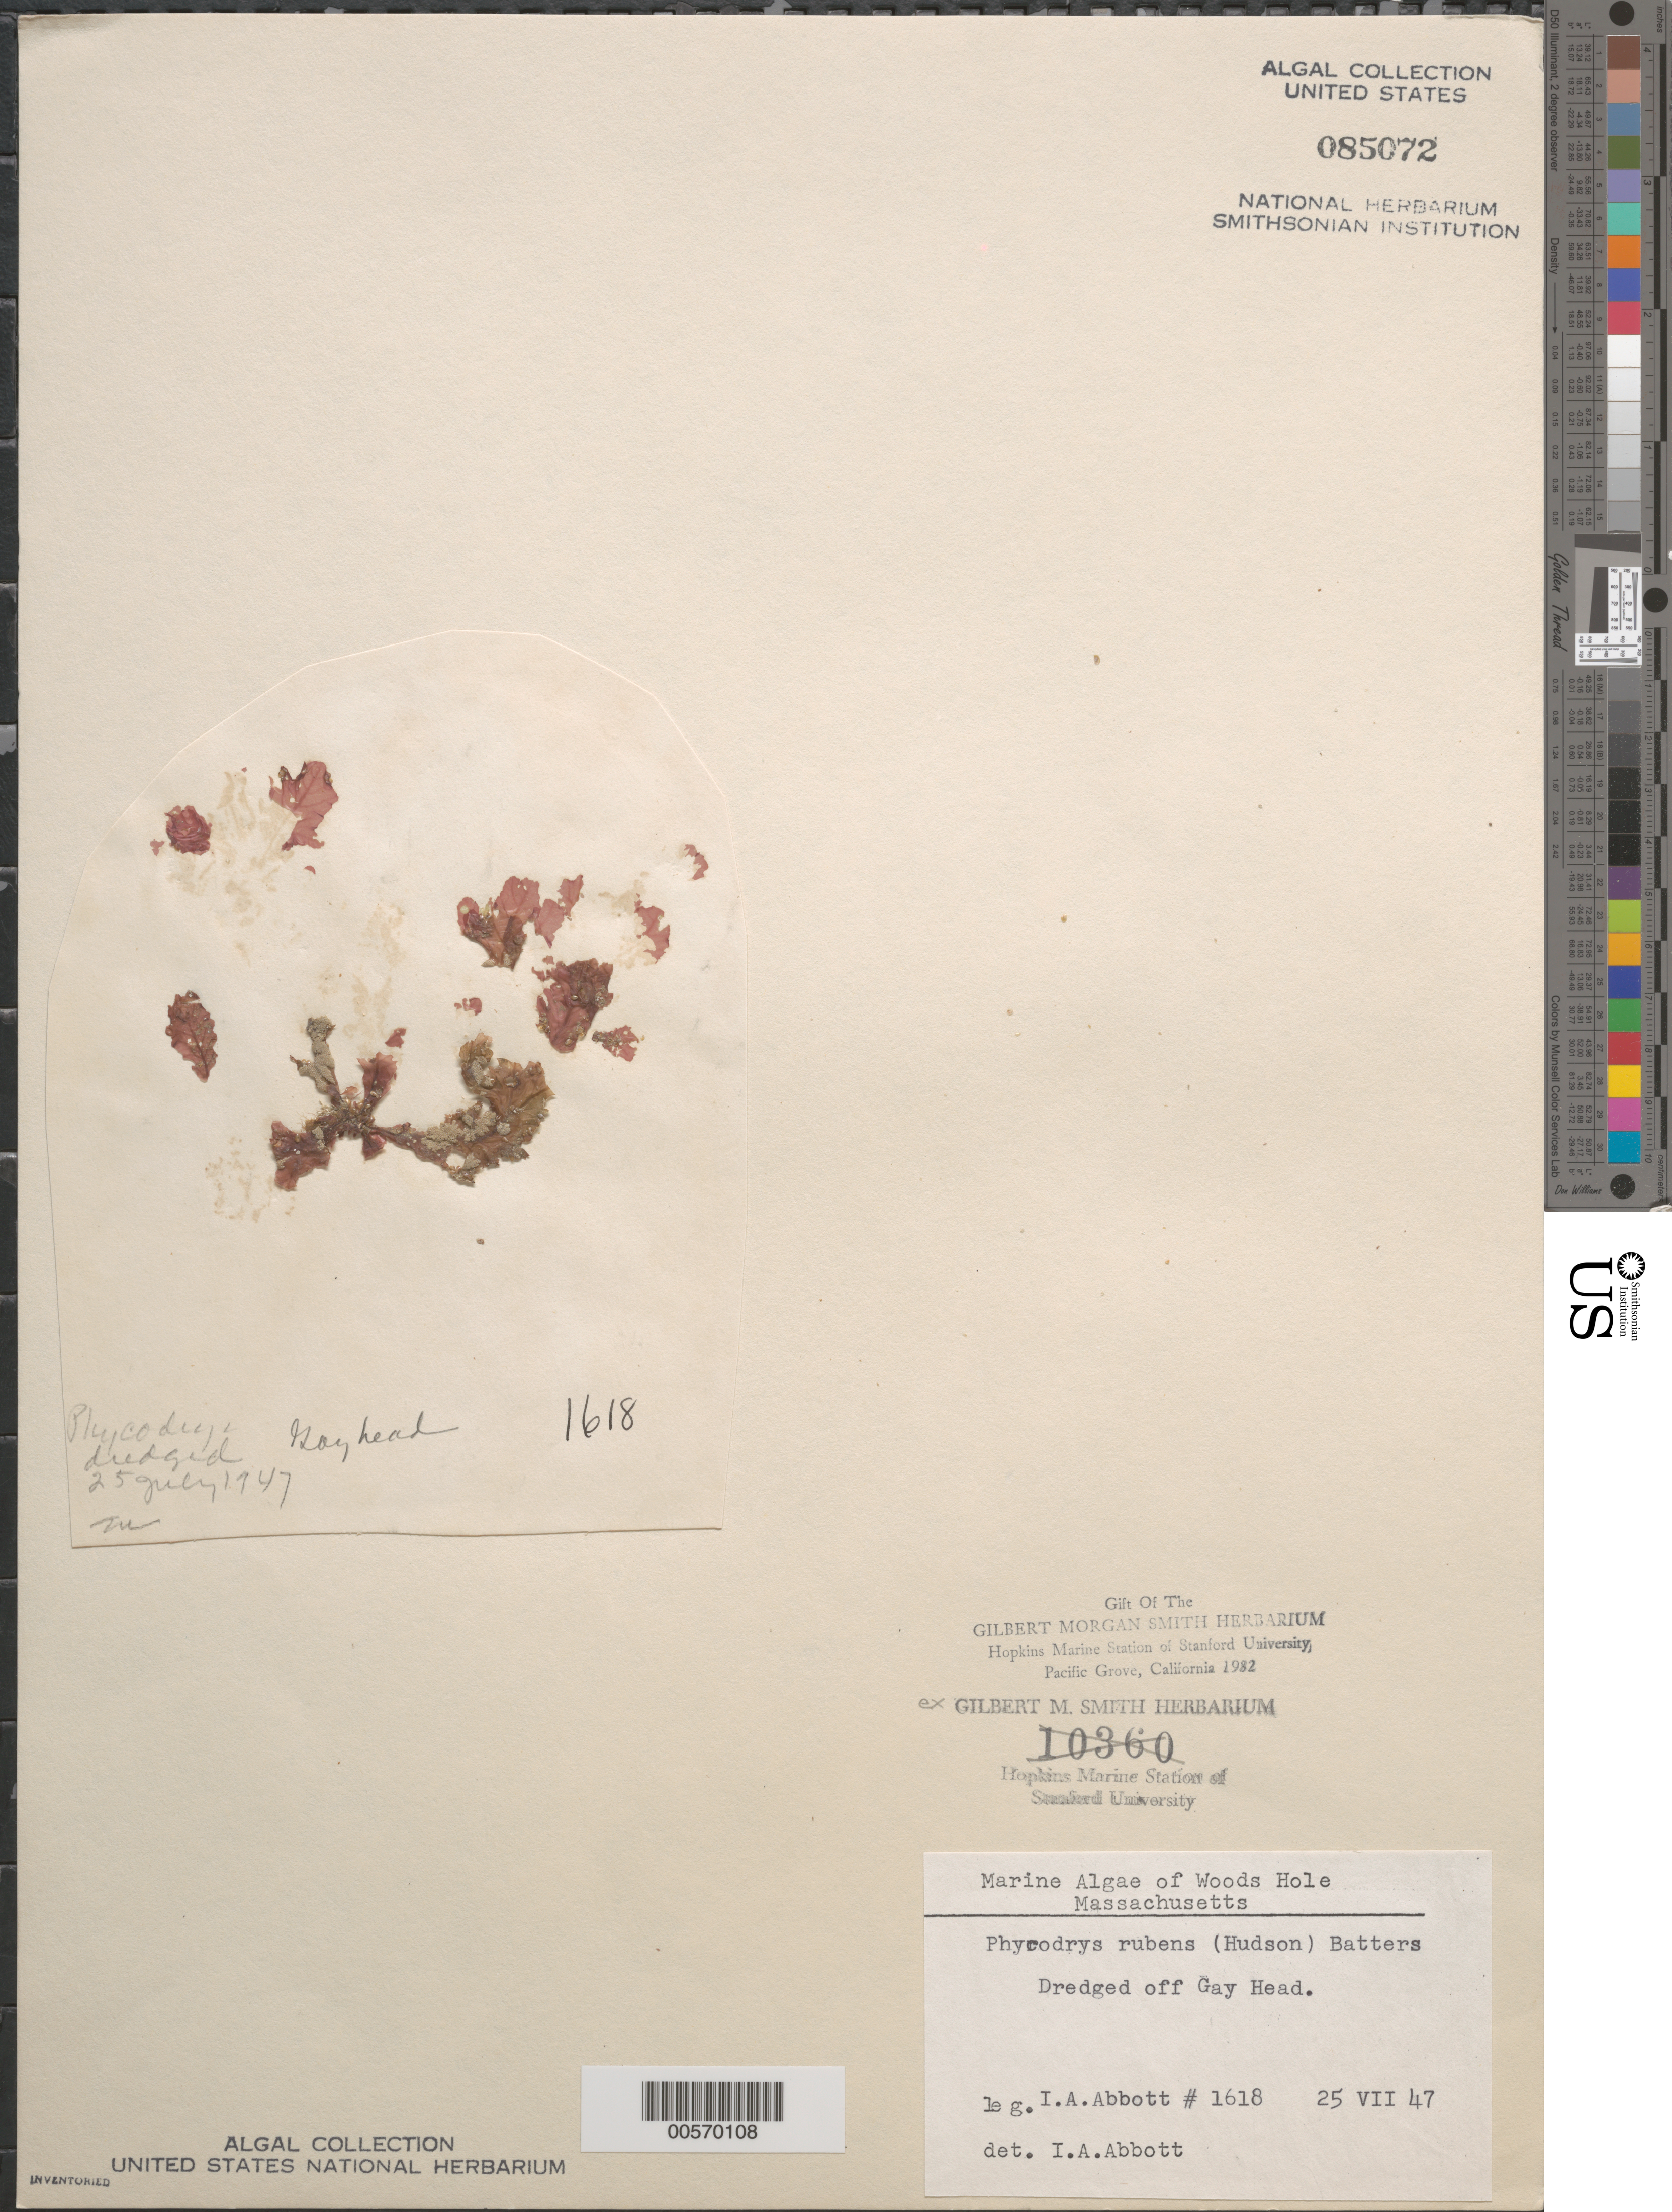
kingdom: Plantae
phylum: Rhodophyta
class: Florideophyceae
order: Ceramiales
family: Delesseriaceae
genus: Phycodrys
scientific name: Phycodrys rubens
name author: (L.) Batters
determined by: Abbott, Isabella A.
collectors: I. A. Abbott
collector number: IAA 1618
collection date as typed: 25 Jul 1947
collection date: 1947-07-25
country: United States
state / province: Massachusetts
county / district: Dukes County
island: Martha's Vineyard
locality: Off Gay Head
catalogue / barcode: US 85072